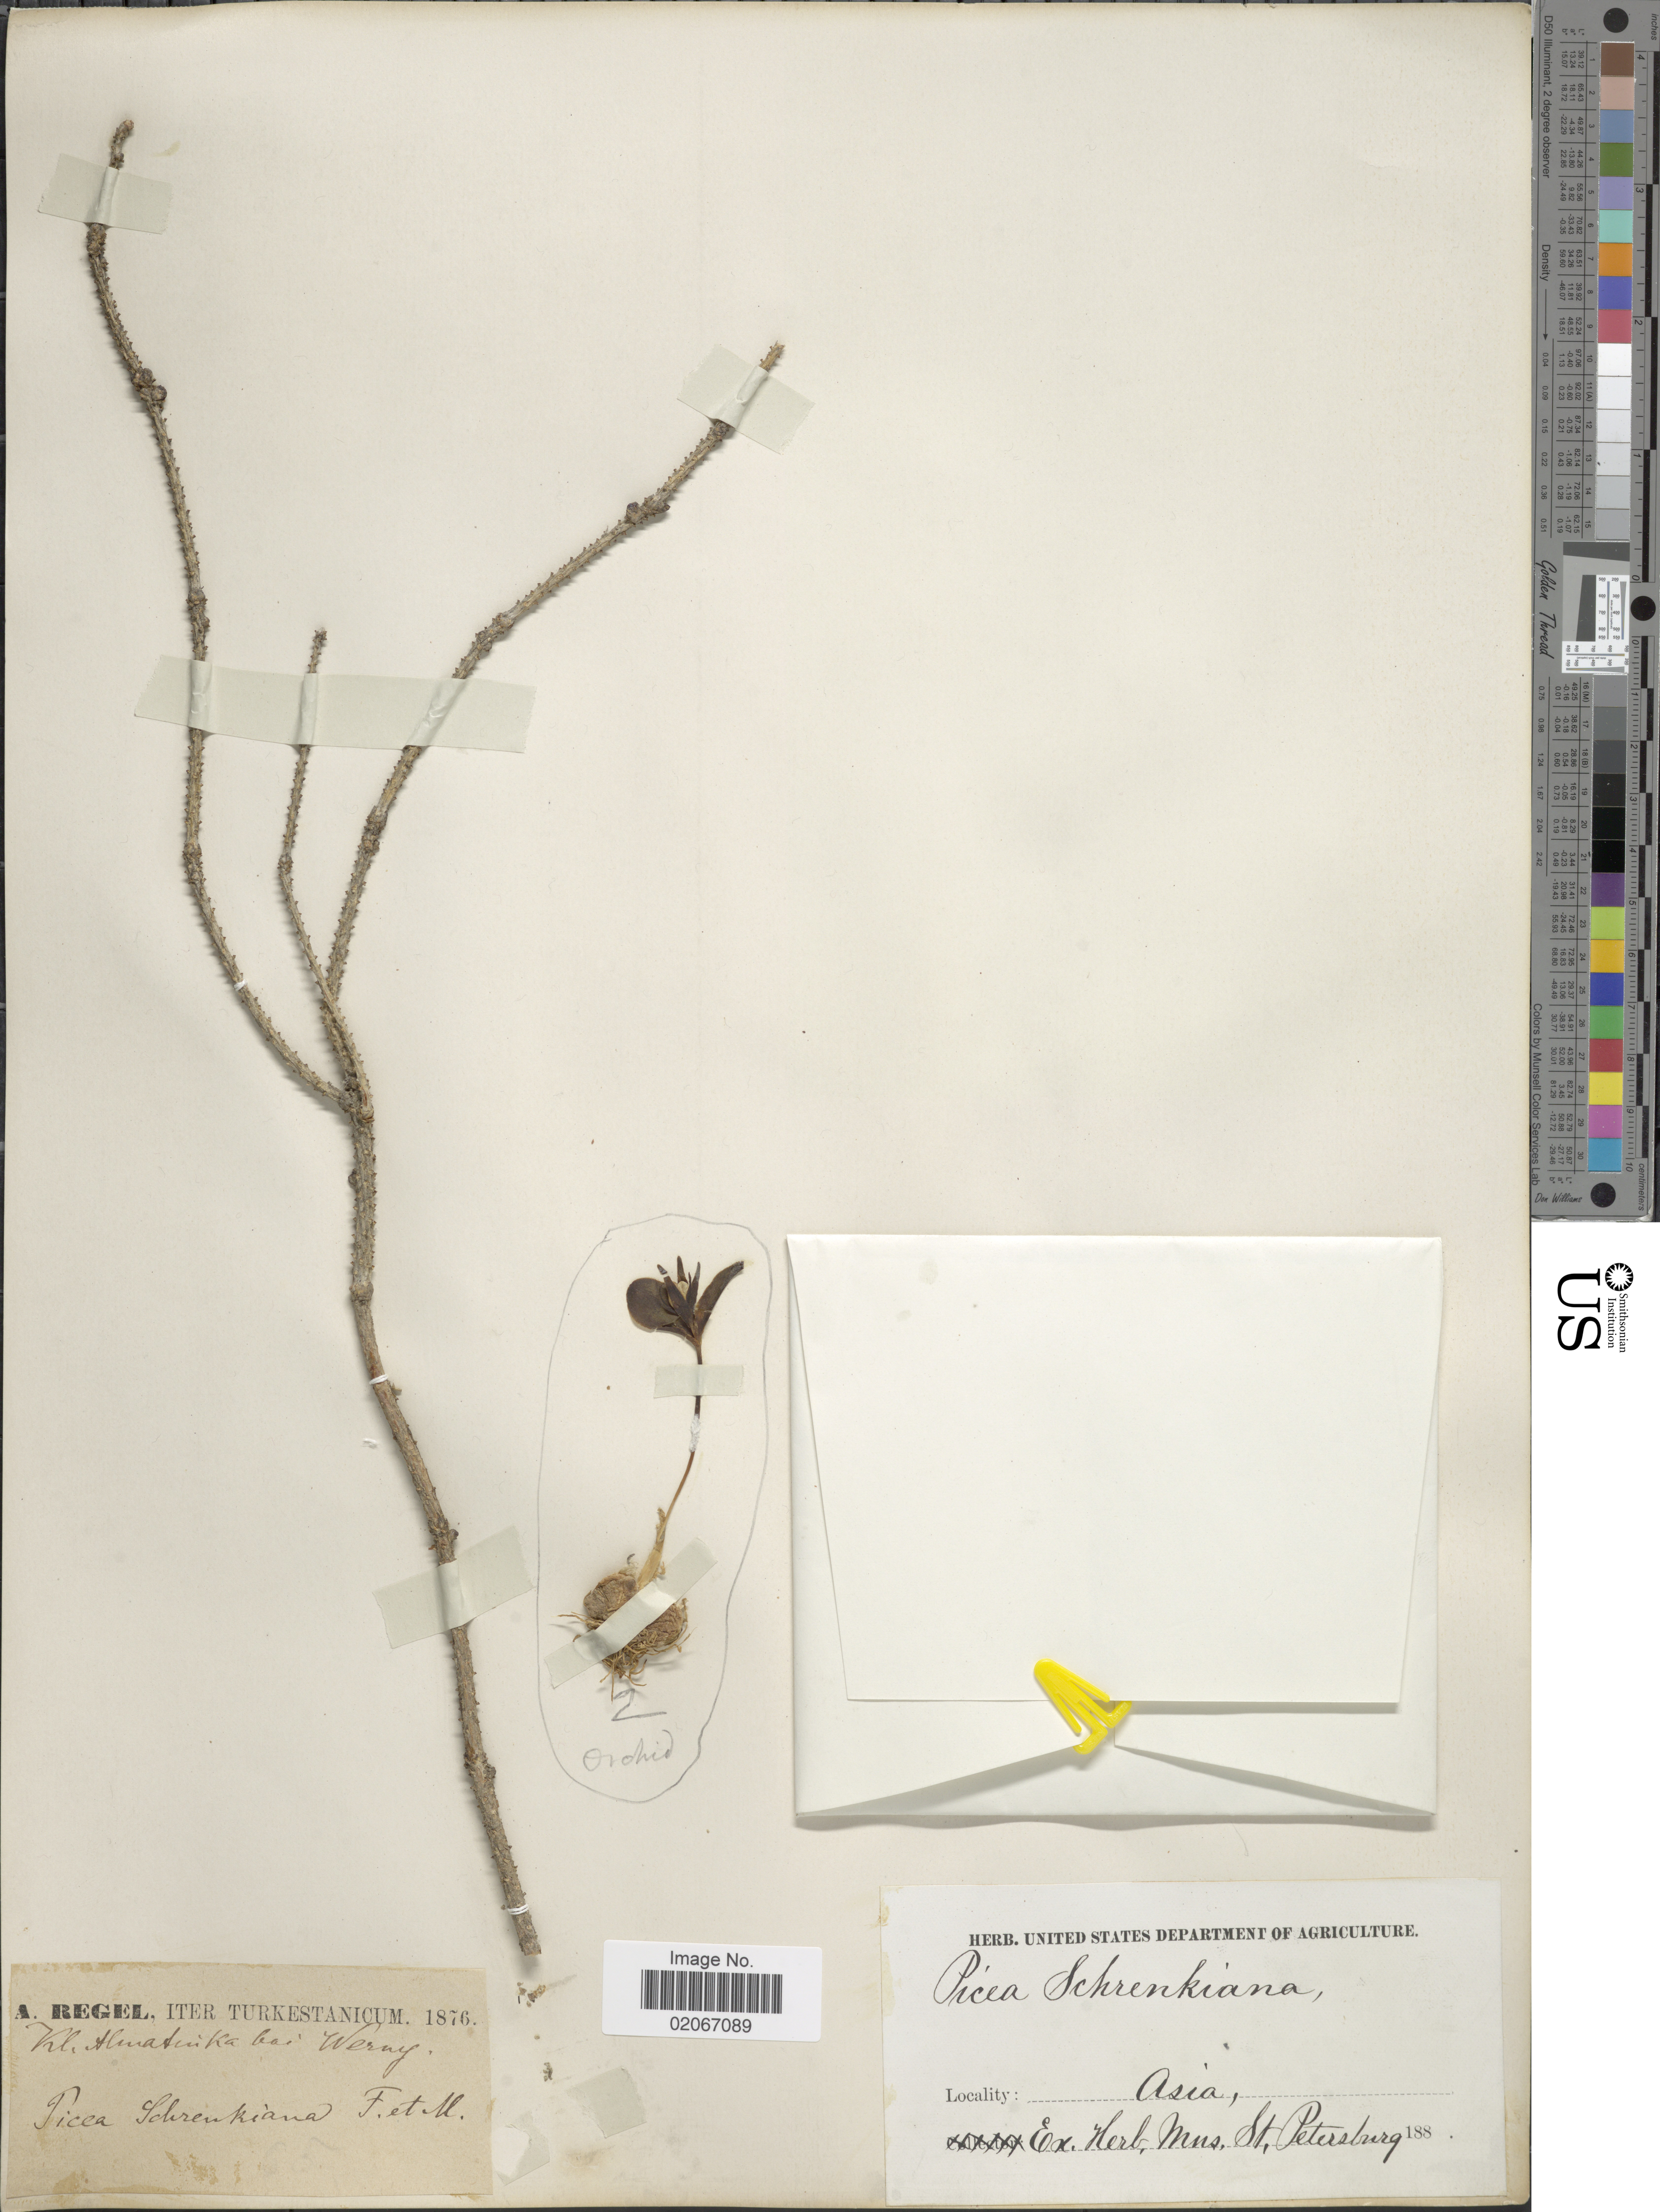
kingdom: Plantae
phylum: Tracheophyta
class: Pinopsida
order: Pinales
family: Pinaceae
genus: Picea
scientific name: Picea schrenkiana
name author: Fisch. & C.A. Mey.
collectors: A. Regel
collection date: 1876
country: Kazakhstan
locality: Almatinka bei Werny (Almatinka near Almaty).